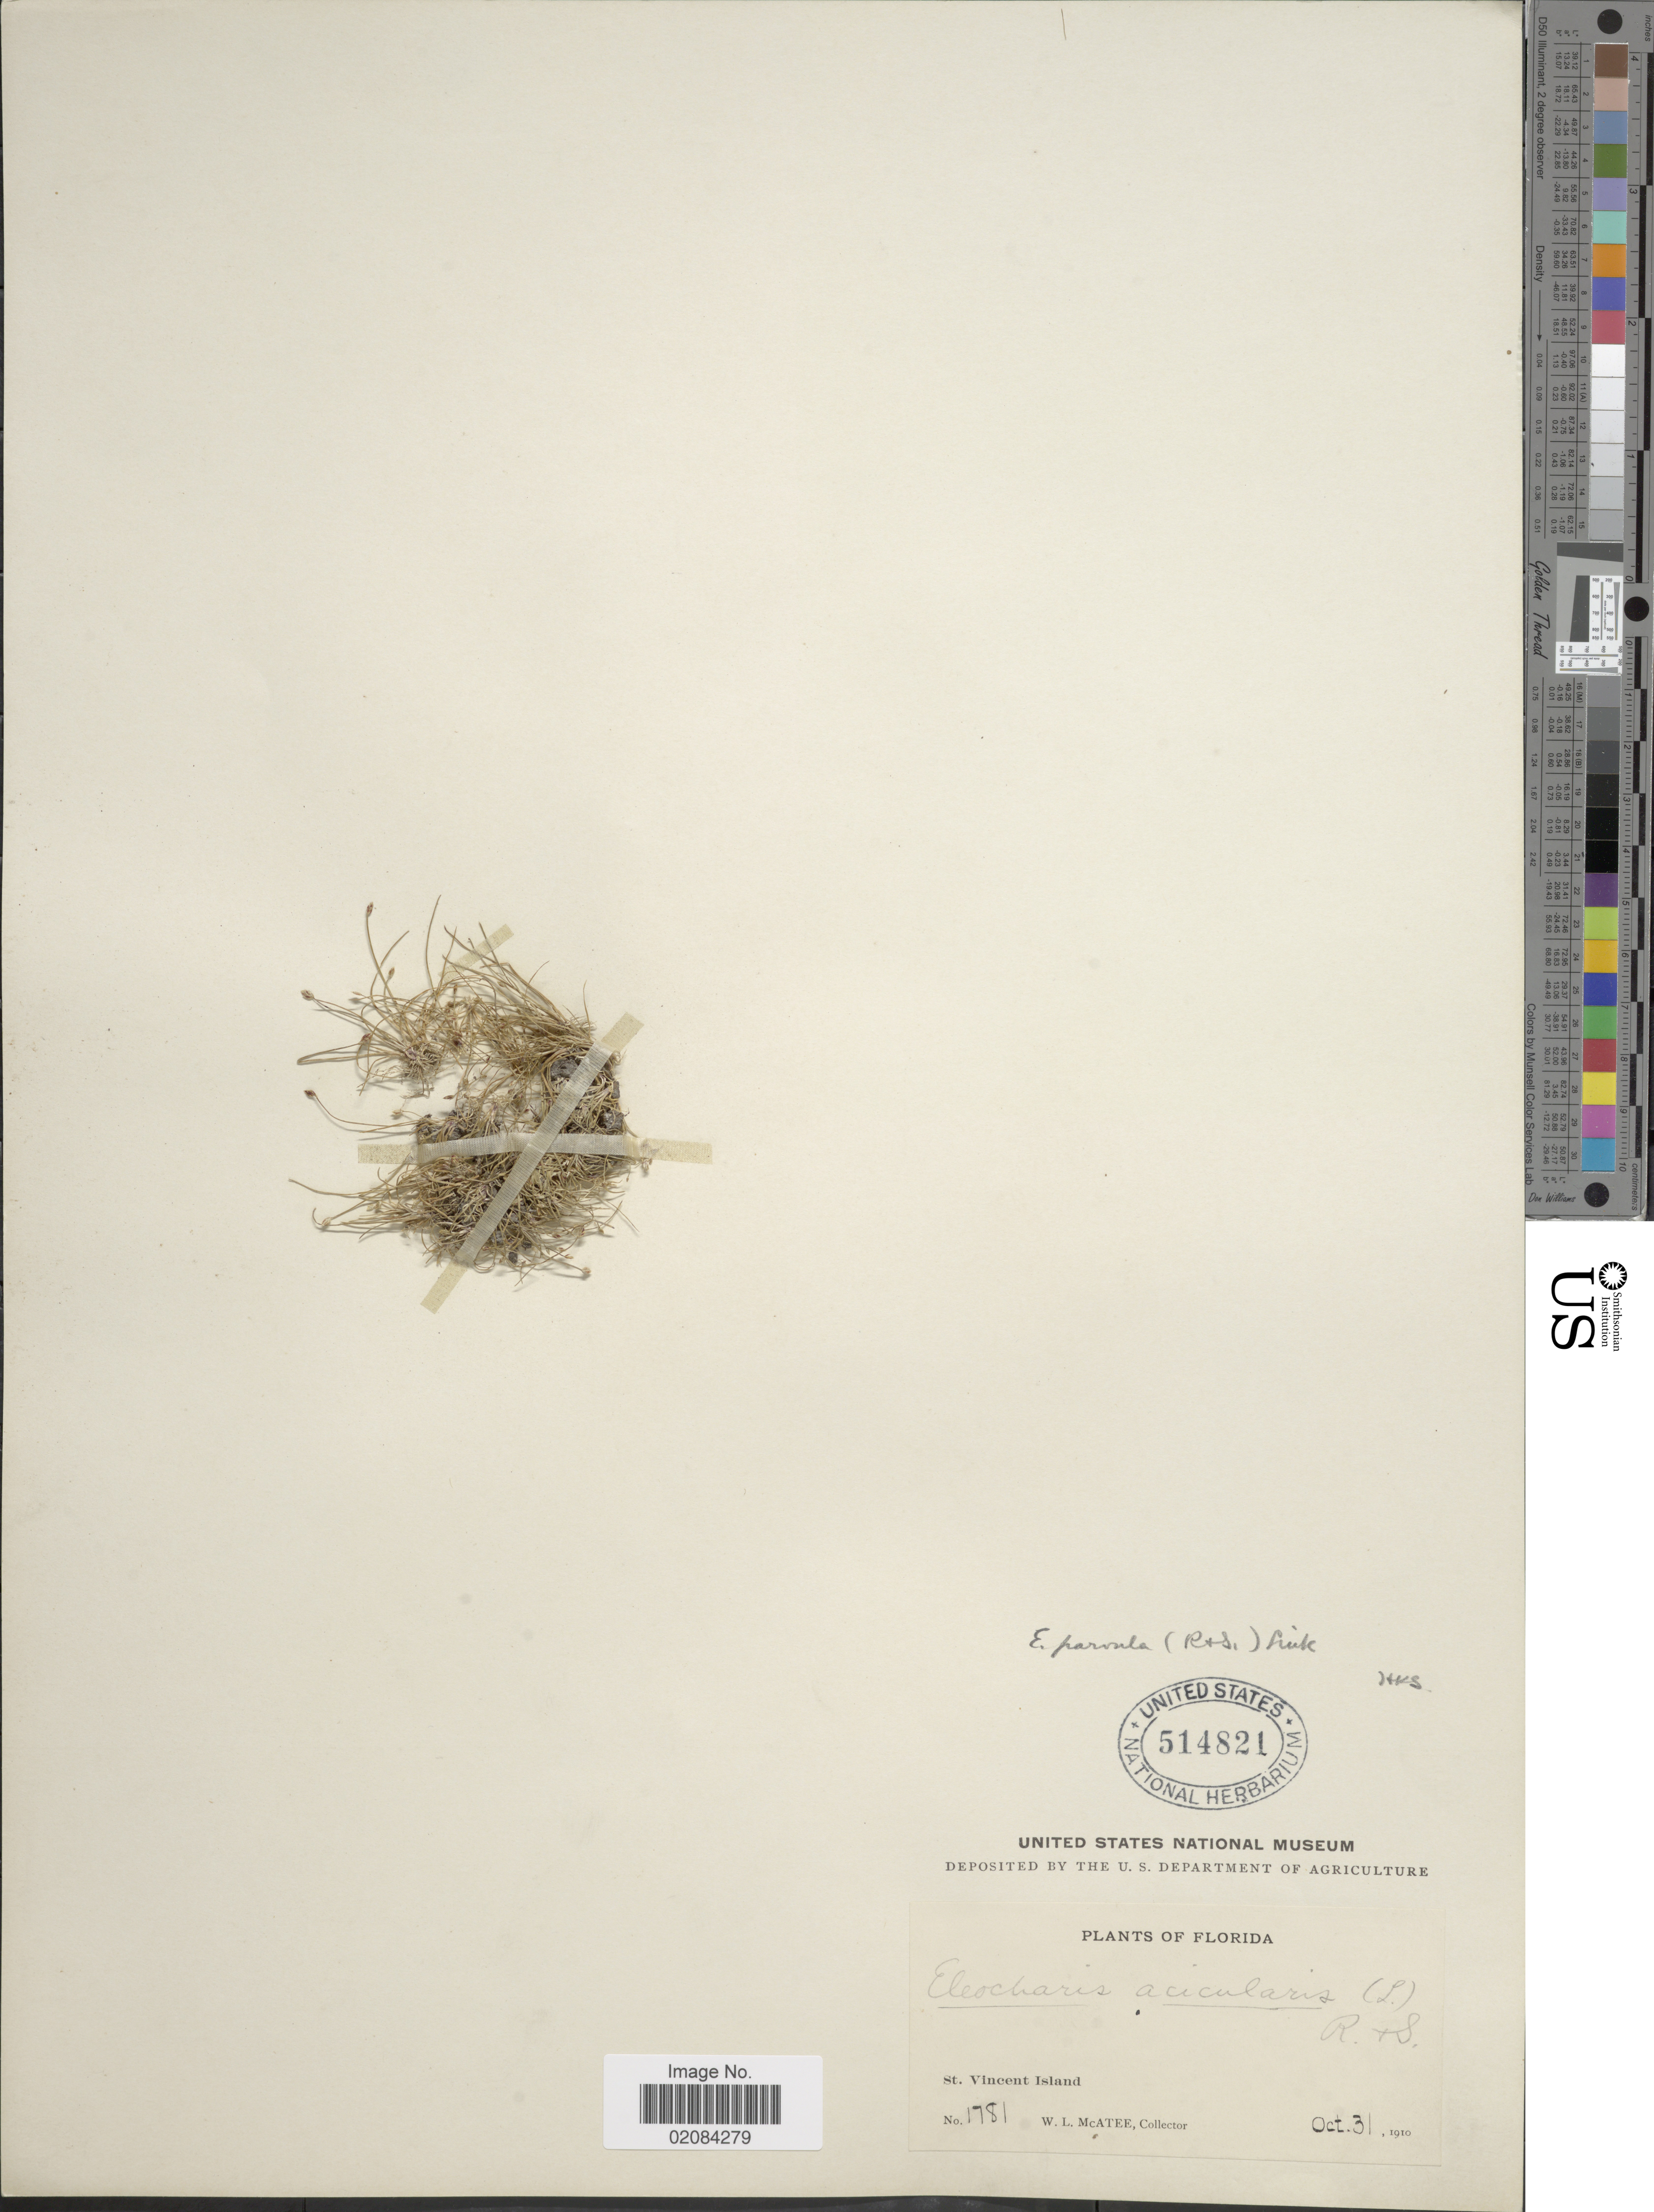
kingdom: Plantae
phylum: Tracheophyta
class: Liliopsida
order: Poales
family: Cyperaceae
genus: Eleocharis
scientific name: Eleocharis parvula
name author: (Roem. & Schult.) Link ex Williams et al.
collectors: W. McAtee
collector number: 1781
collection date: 1910-10-31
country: United States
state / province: Florida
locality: Florida. St Vincent Island.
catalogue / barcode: US 514821